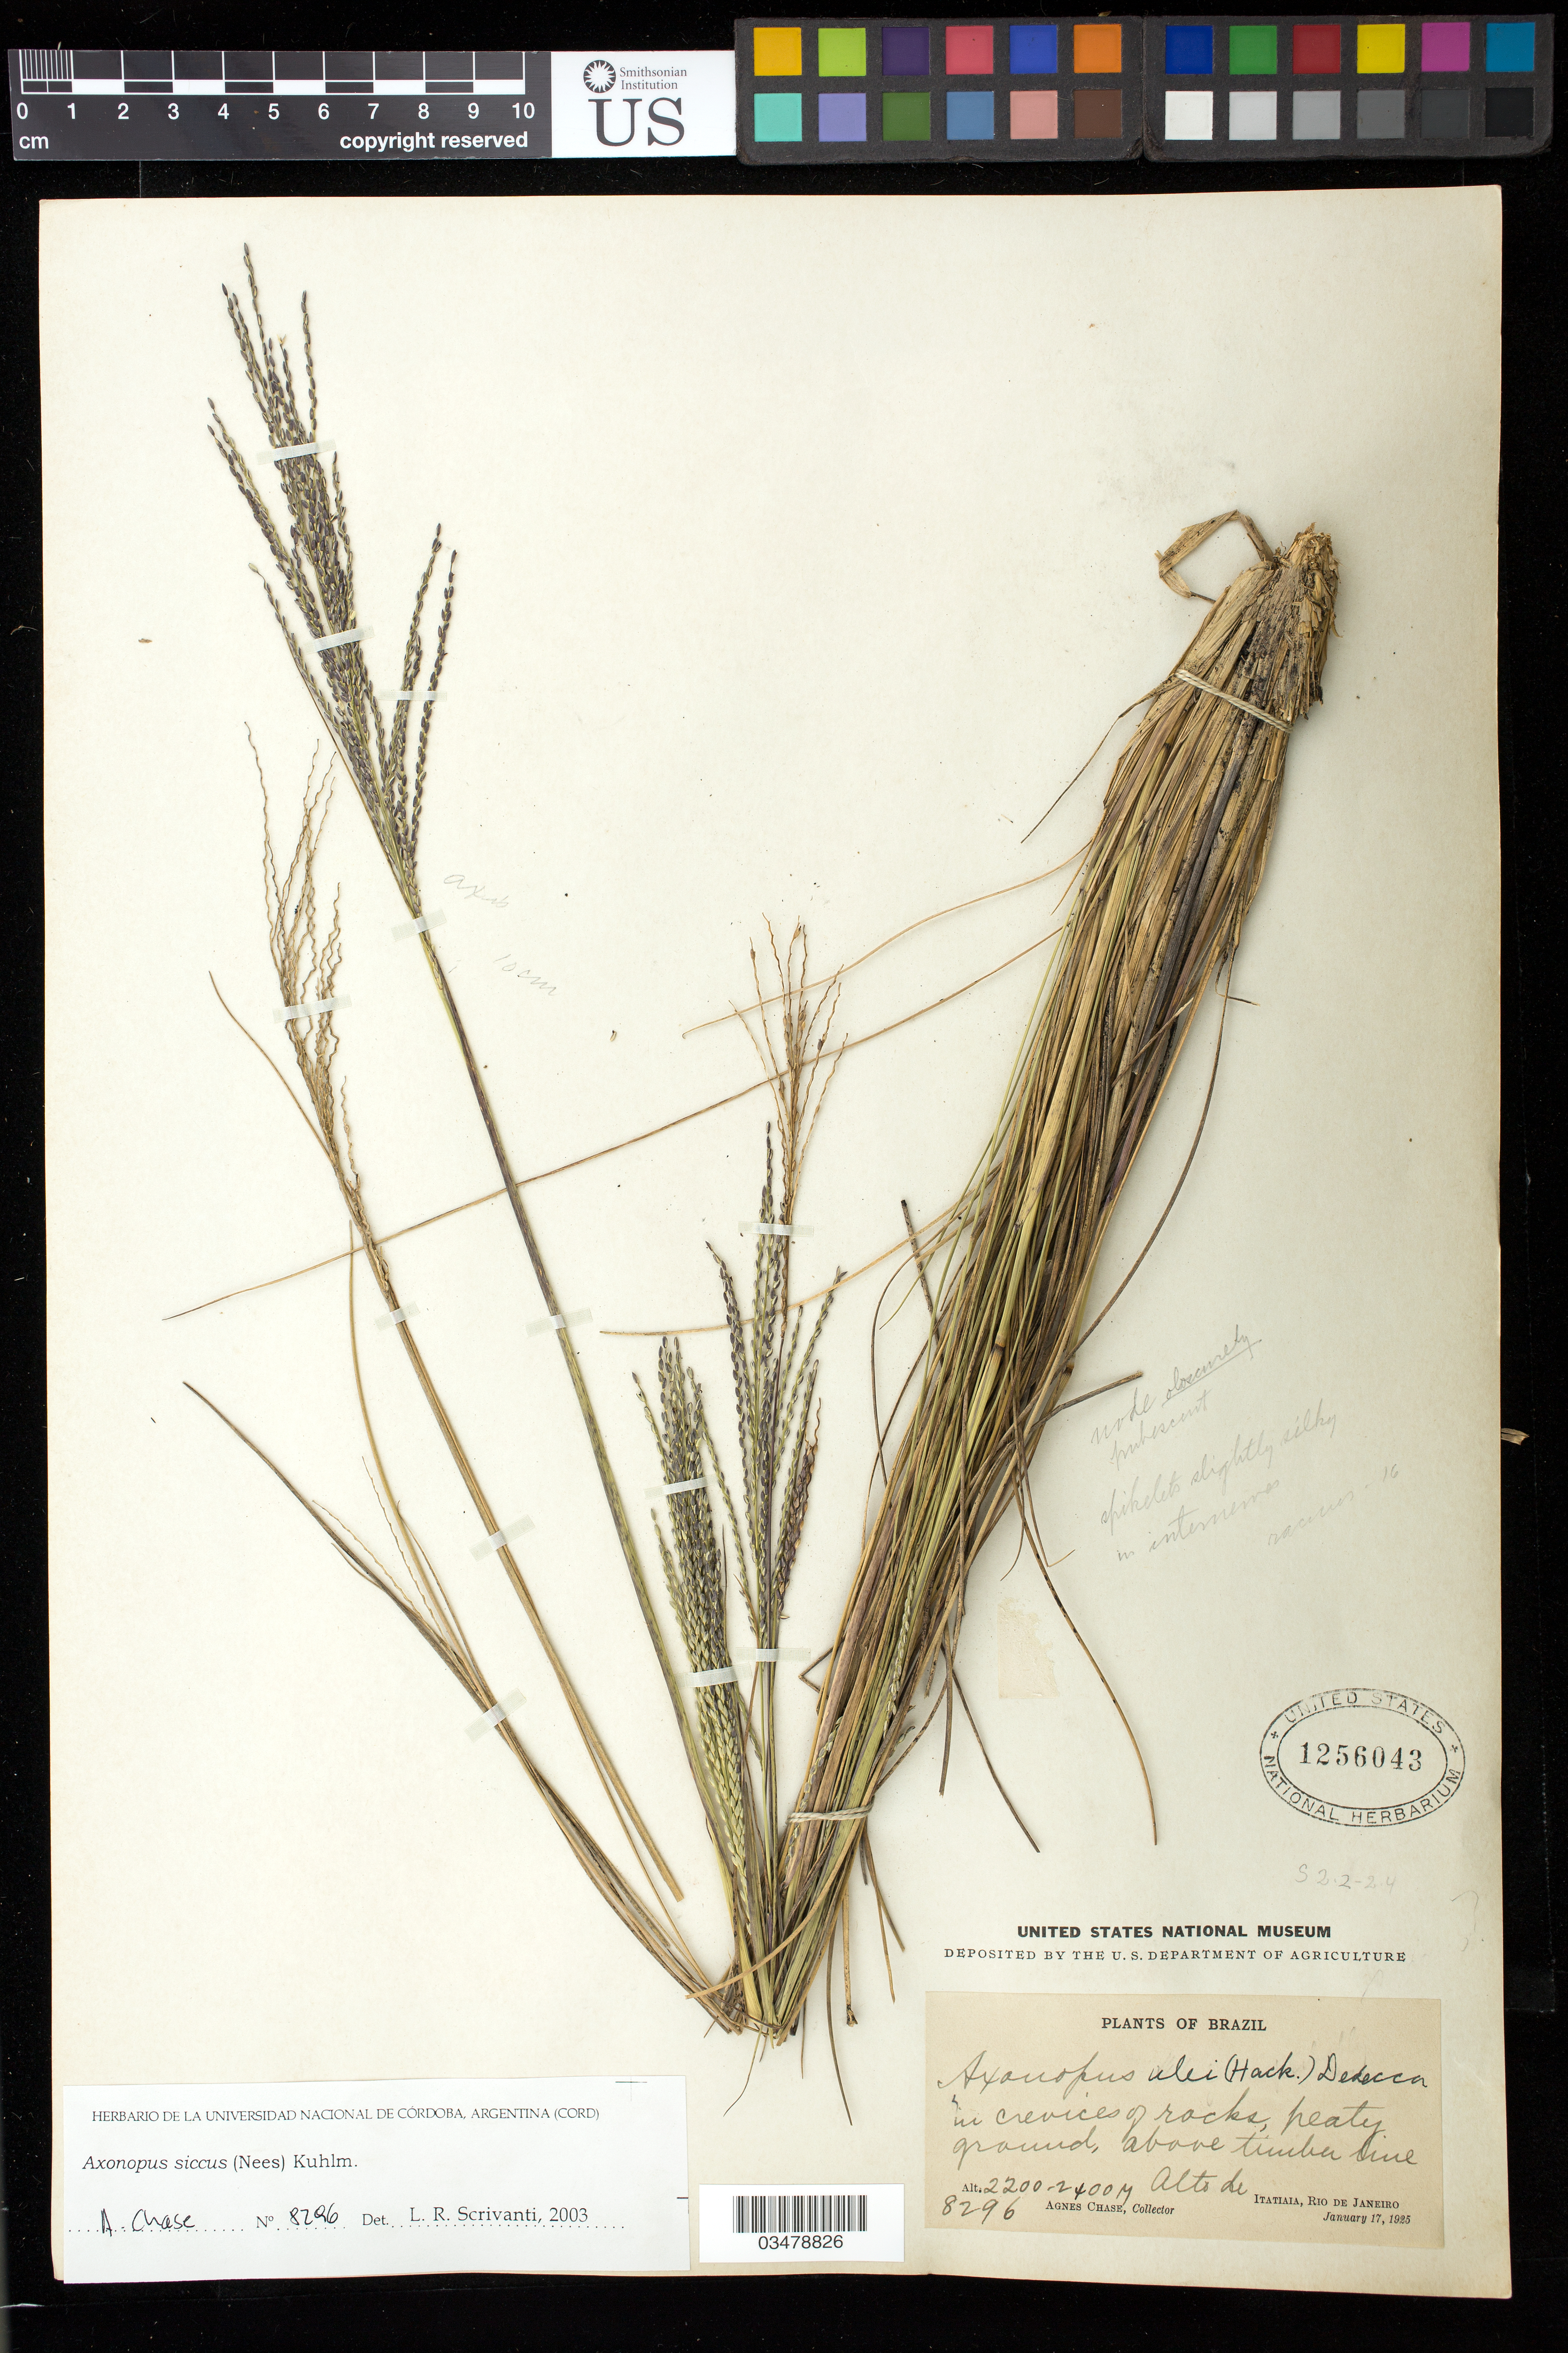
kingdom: Plantae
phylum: Tracheophyta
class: Liliopsida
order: Poales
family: Poaceae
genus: Axonopus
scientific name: Axonopus siccus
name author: (Nees) Kuhlm.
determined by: Scrivanti, L. R.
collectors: A. Chase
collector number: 8296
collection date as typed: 17 Jan 1925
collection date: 1925-01-17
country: Brazil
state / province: Rio de Janeiro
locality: Itatiaia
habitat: In crevices of rocks, peaty ground, above timberline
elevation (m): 2200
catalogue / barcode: US 1256043